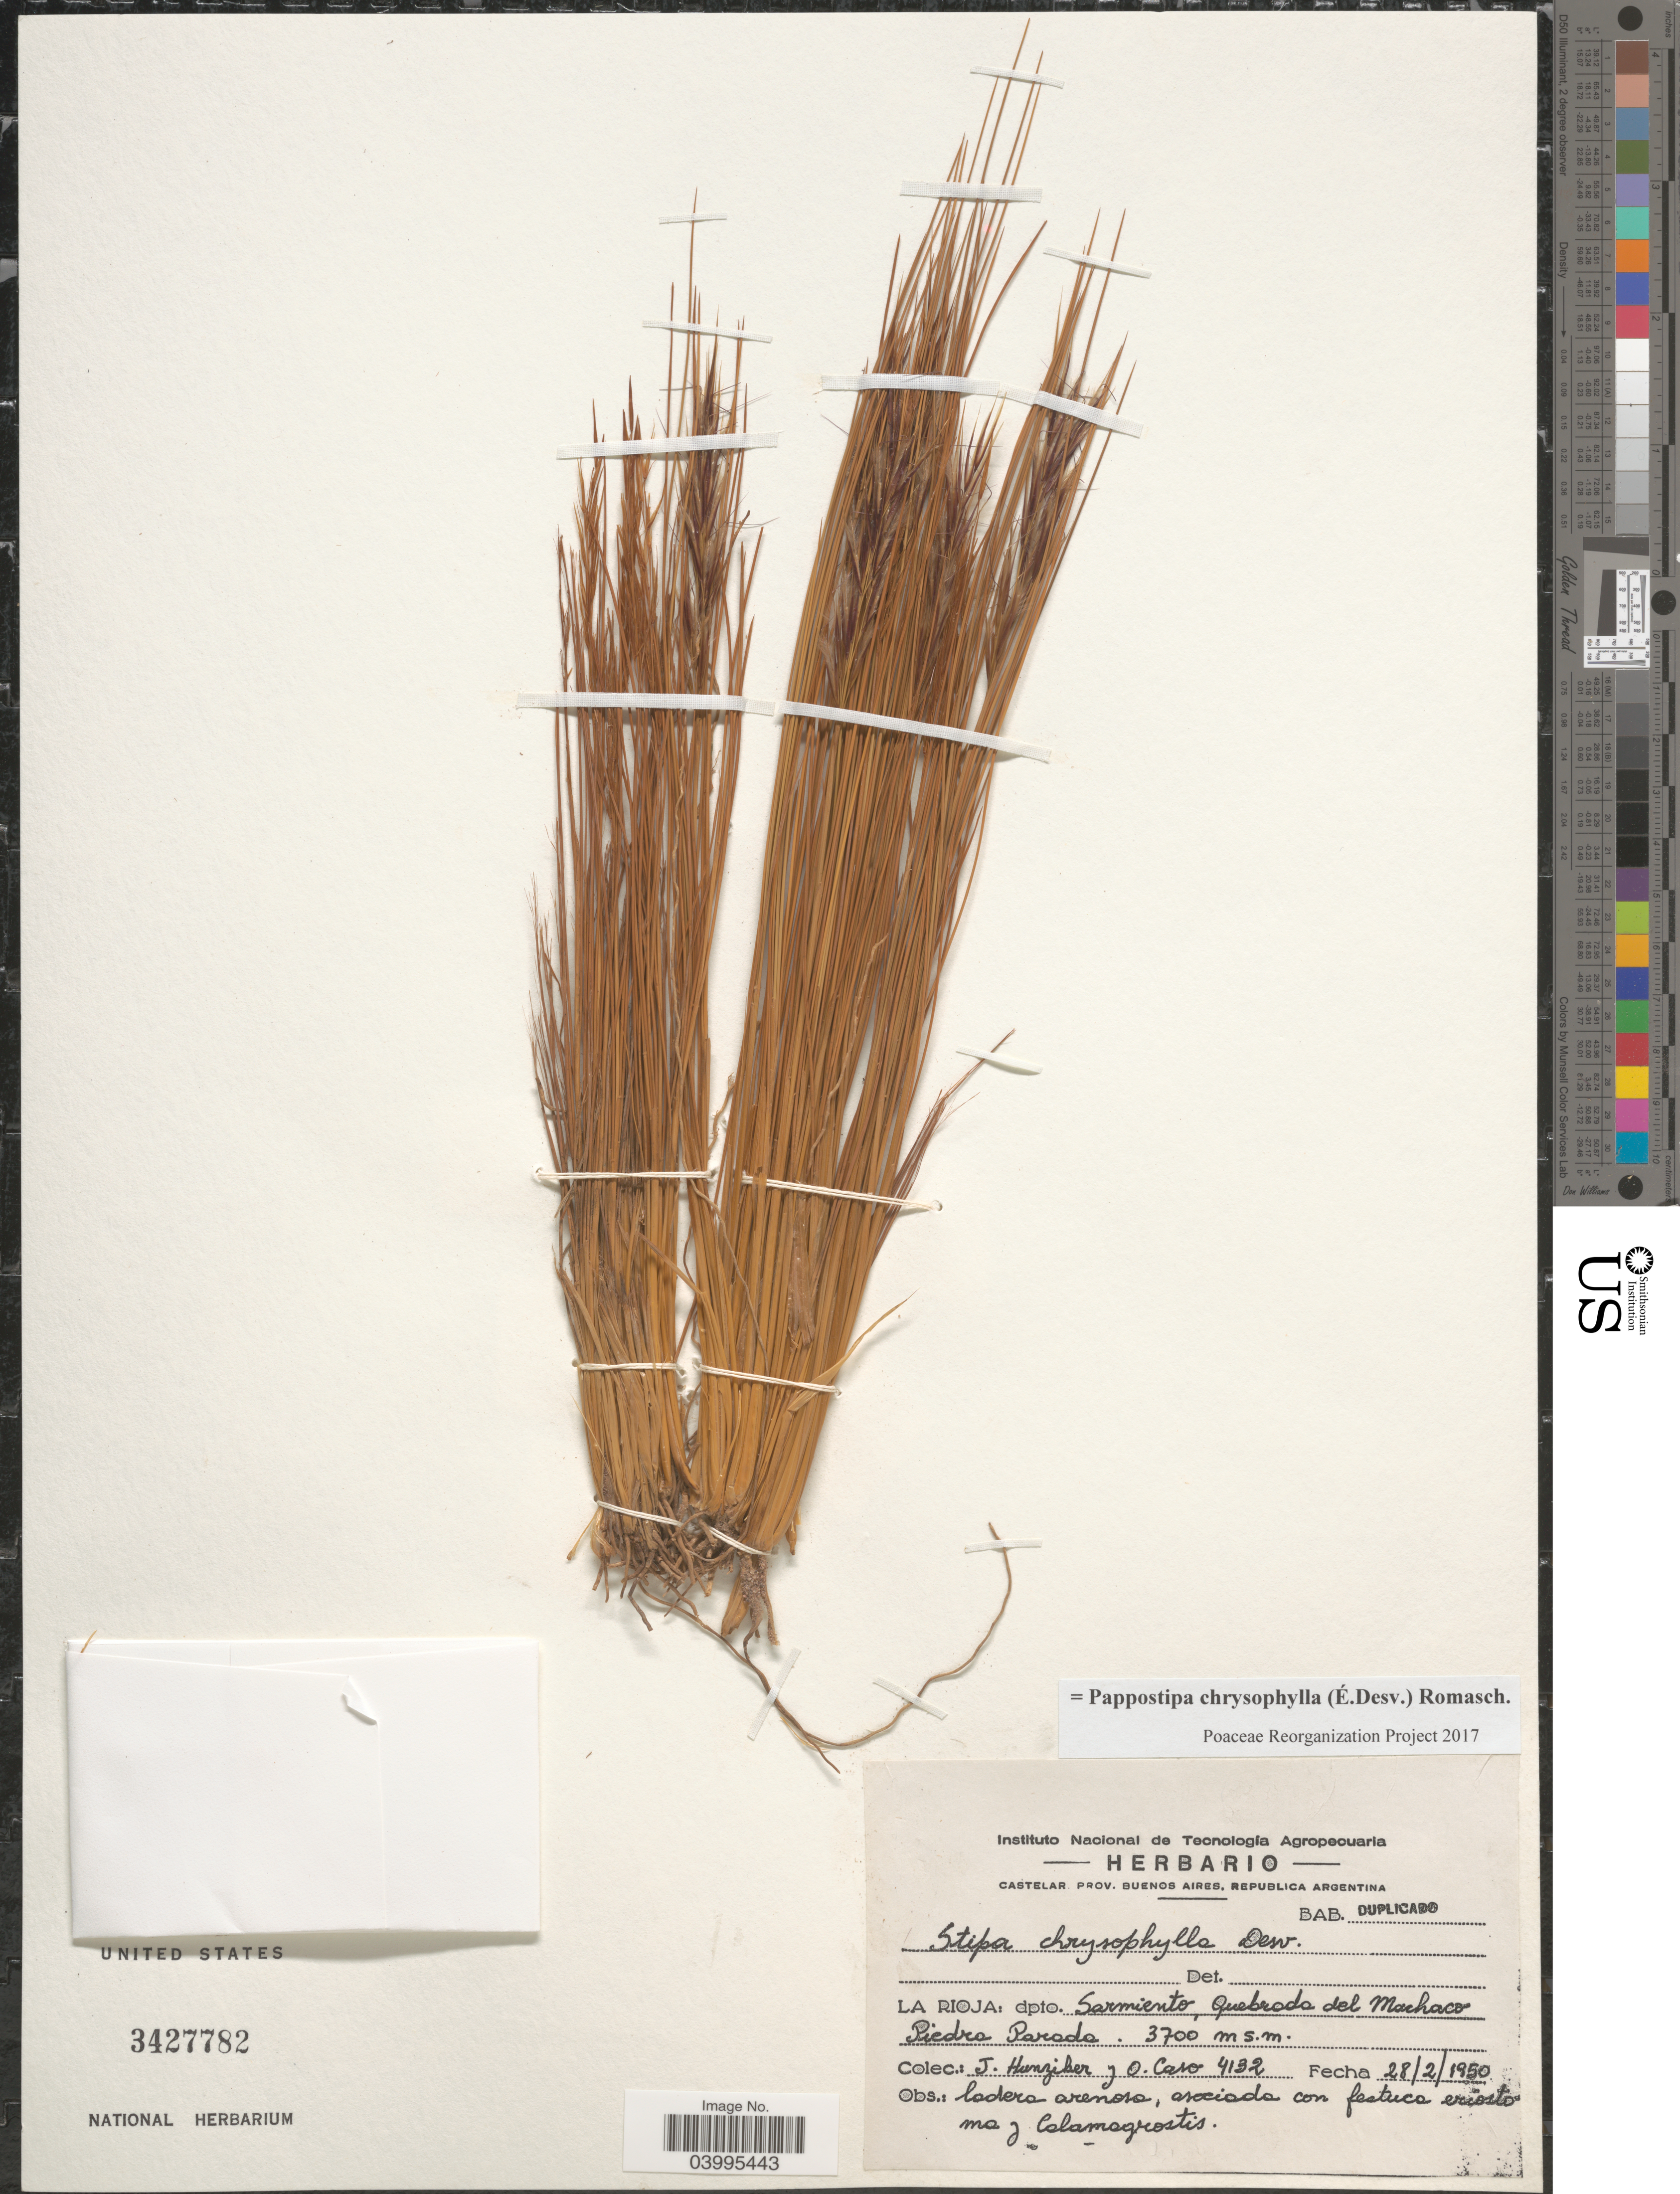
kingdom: Plantae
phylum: Tracheophyta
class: Liliopsida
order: Poales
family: Poaceae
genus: Pappostipa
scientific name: Pappostipa chrysophylla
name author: (É. Desv.) Romasch.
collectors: J. Hunziker & O. Caso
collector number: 4132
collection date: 1950-02-28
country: Argentina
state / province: La Rioja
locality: Dpto. Sarmiento, Quebrada del Machaco. Piedra Paroda.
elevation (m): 3700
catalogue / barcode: US 3427782